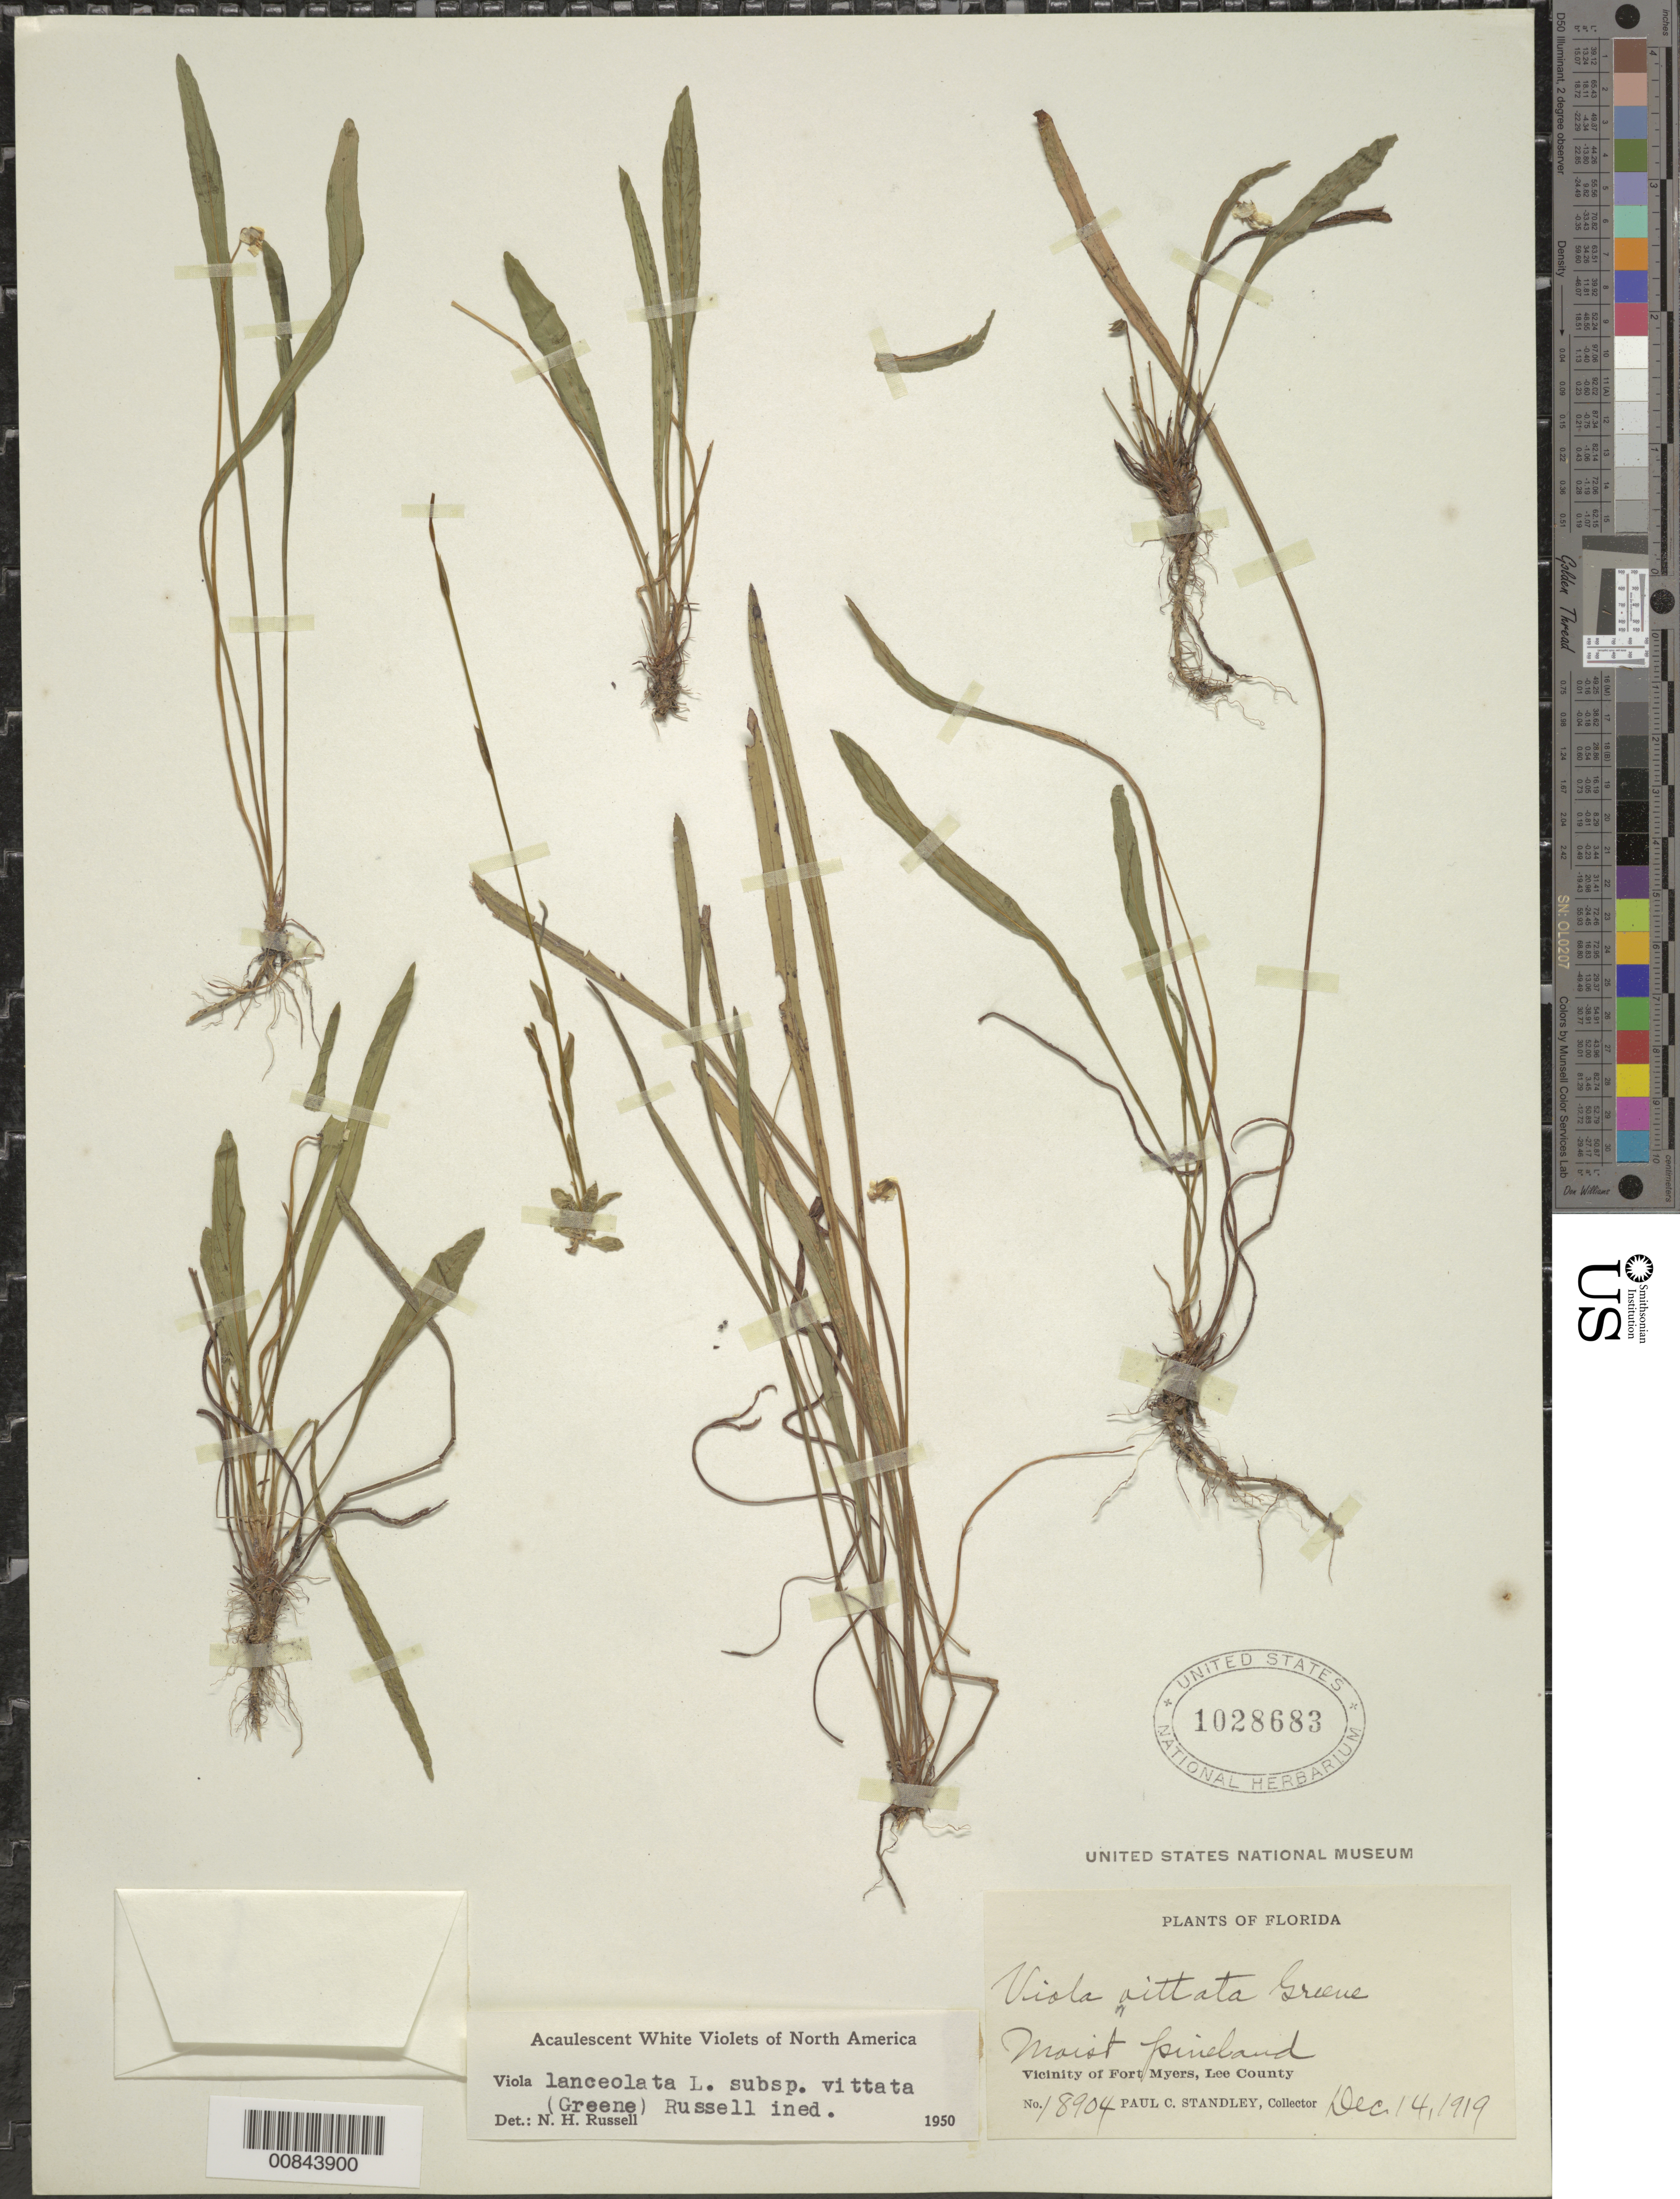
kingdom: Plantae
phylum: Tracheophyta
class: Magnoliopsida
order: Malpighiales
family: Violaceae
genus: Viola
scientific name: Viola lanceolata subsp. vittata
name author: (Greene) N. H. Russell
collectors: P. C. Standley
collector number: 18904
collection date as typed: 14 Dec 1919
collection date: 1919-12-14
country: United States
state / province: Florida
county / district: Lee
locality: Fort Myers.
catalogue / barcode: US 1028683